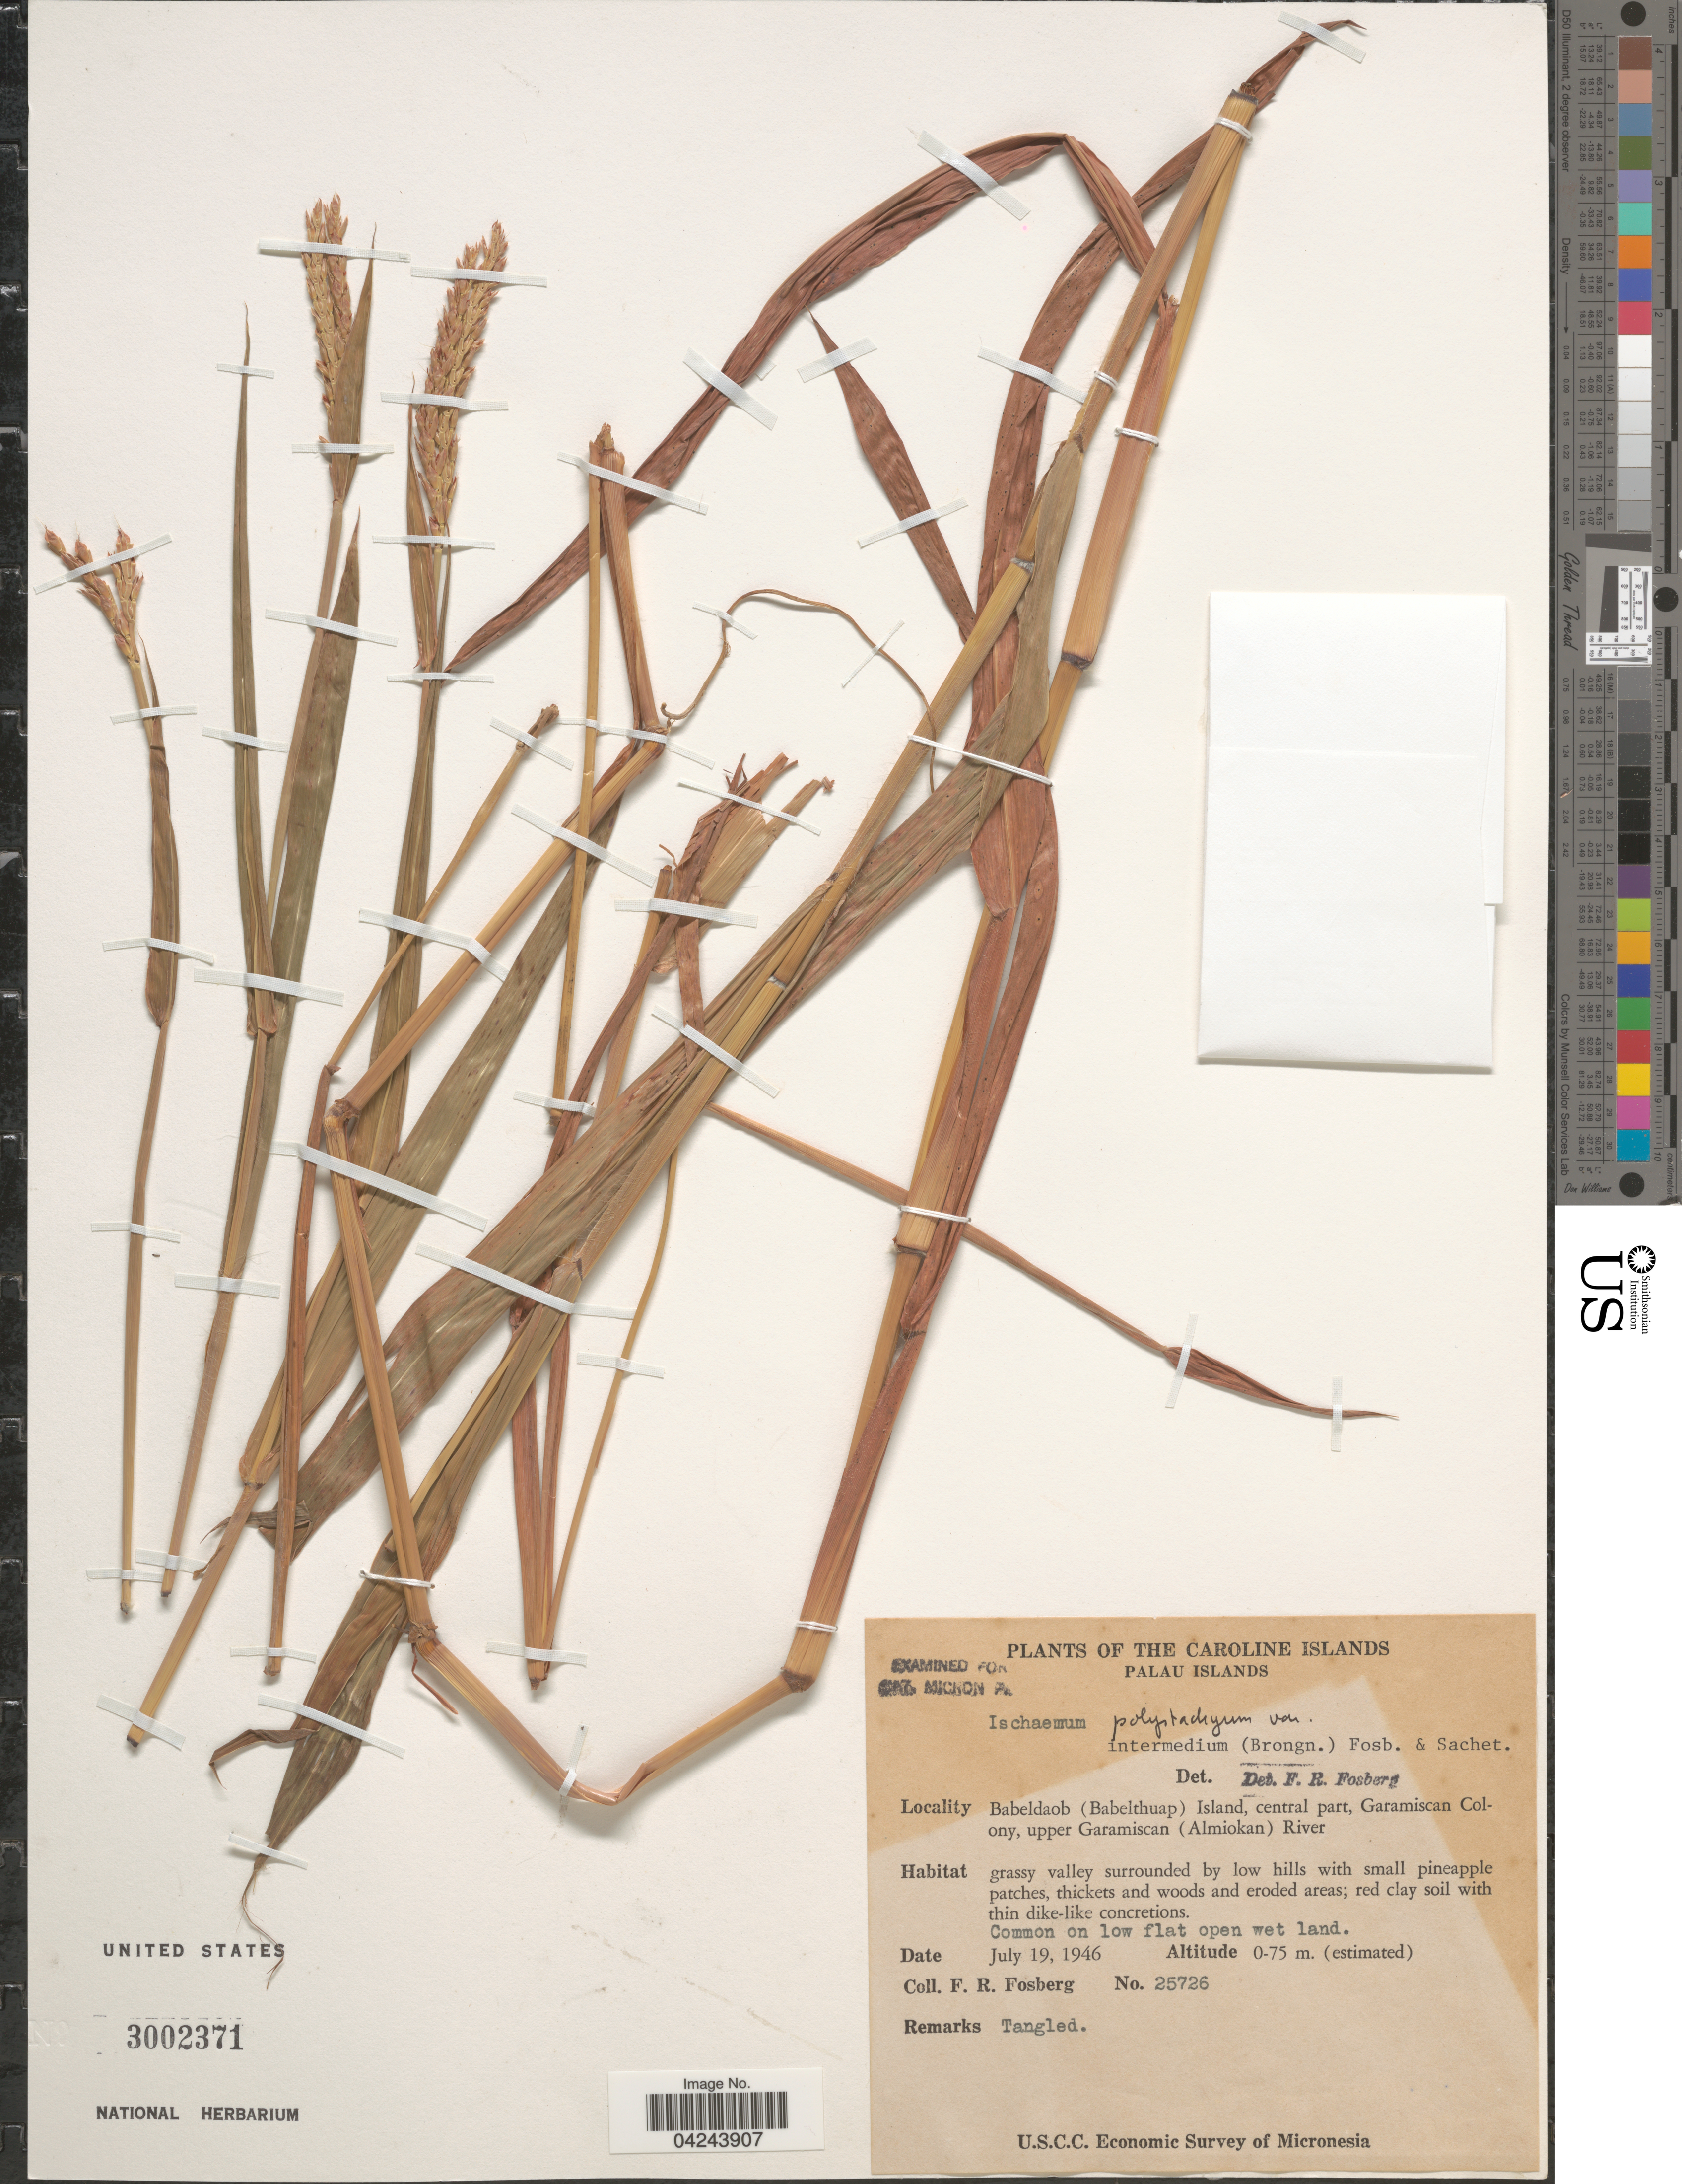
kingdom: Plantae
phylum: Tracheophyta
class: Liliopsida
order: Poales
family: Poaceae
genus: Ischaemum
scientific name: Ischaemum polystachyum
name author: J. Presl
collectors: F. R. Fosberg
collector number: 25726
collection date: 1946-07-19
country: Palau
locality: The Caroline Islands. Palau Islands. Babeldaob (Babelthuap) Island, central part, Garamiscan Colony, upper garamiscan (Almiokan) River. U.S.C.C. Economic Survey of Micronesia.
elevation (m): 0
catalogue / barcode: US 3002371